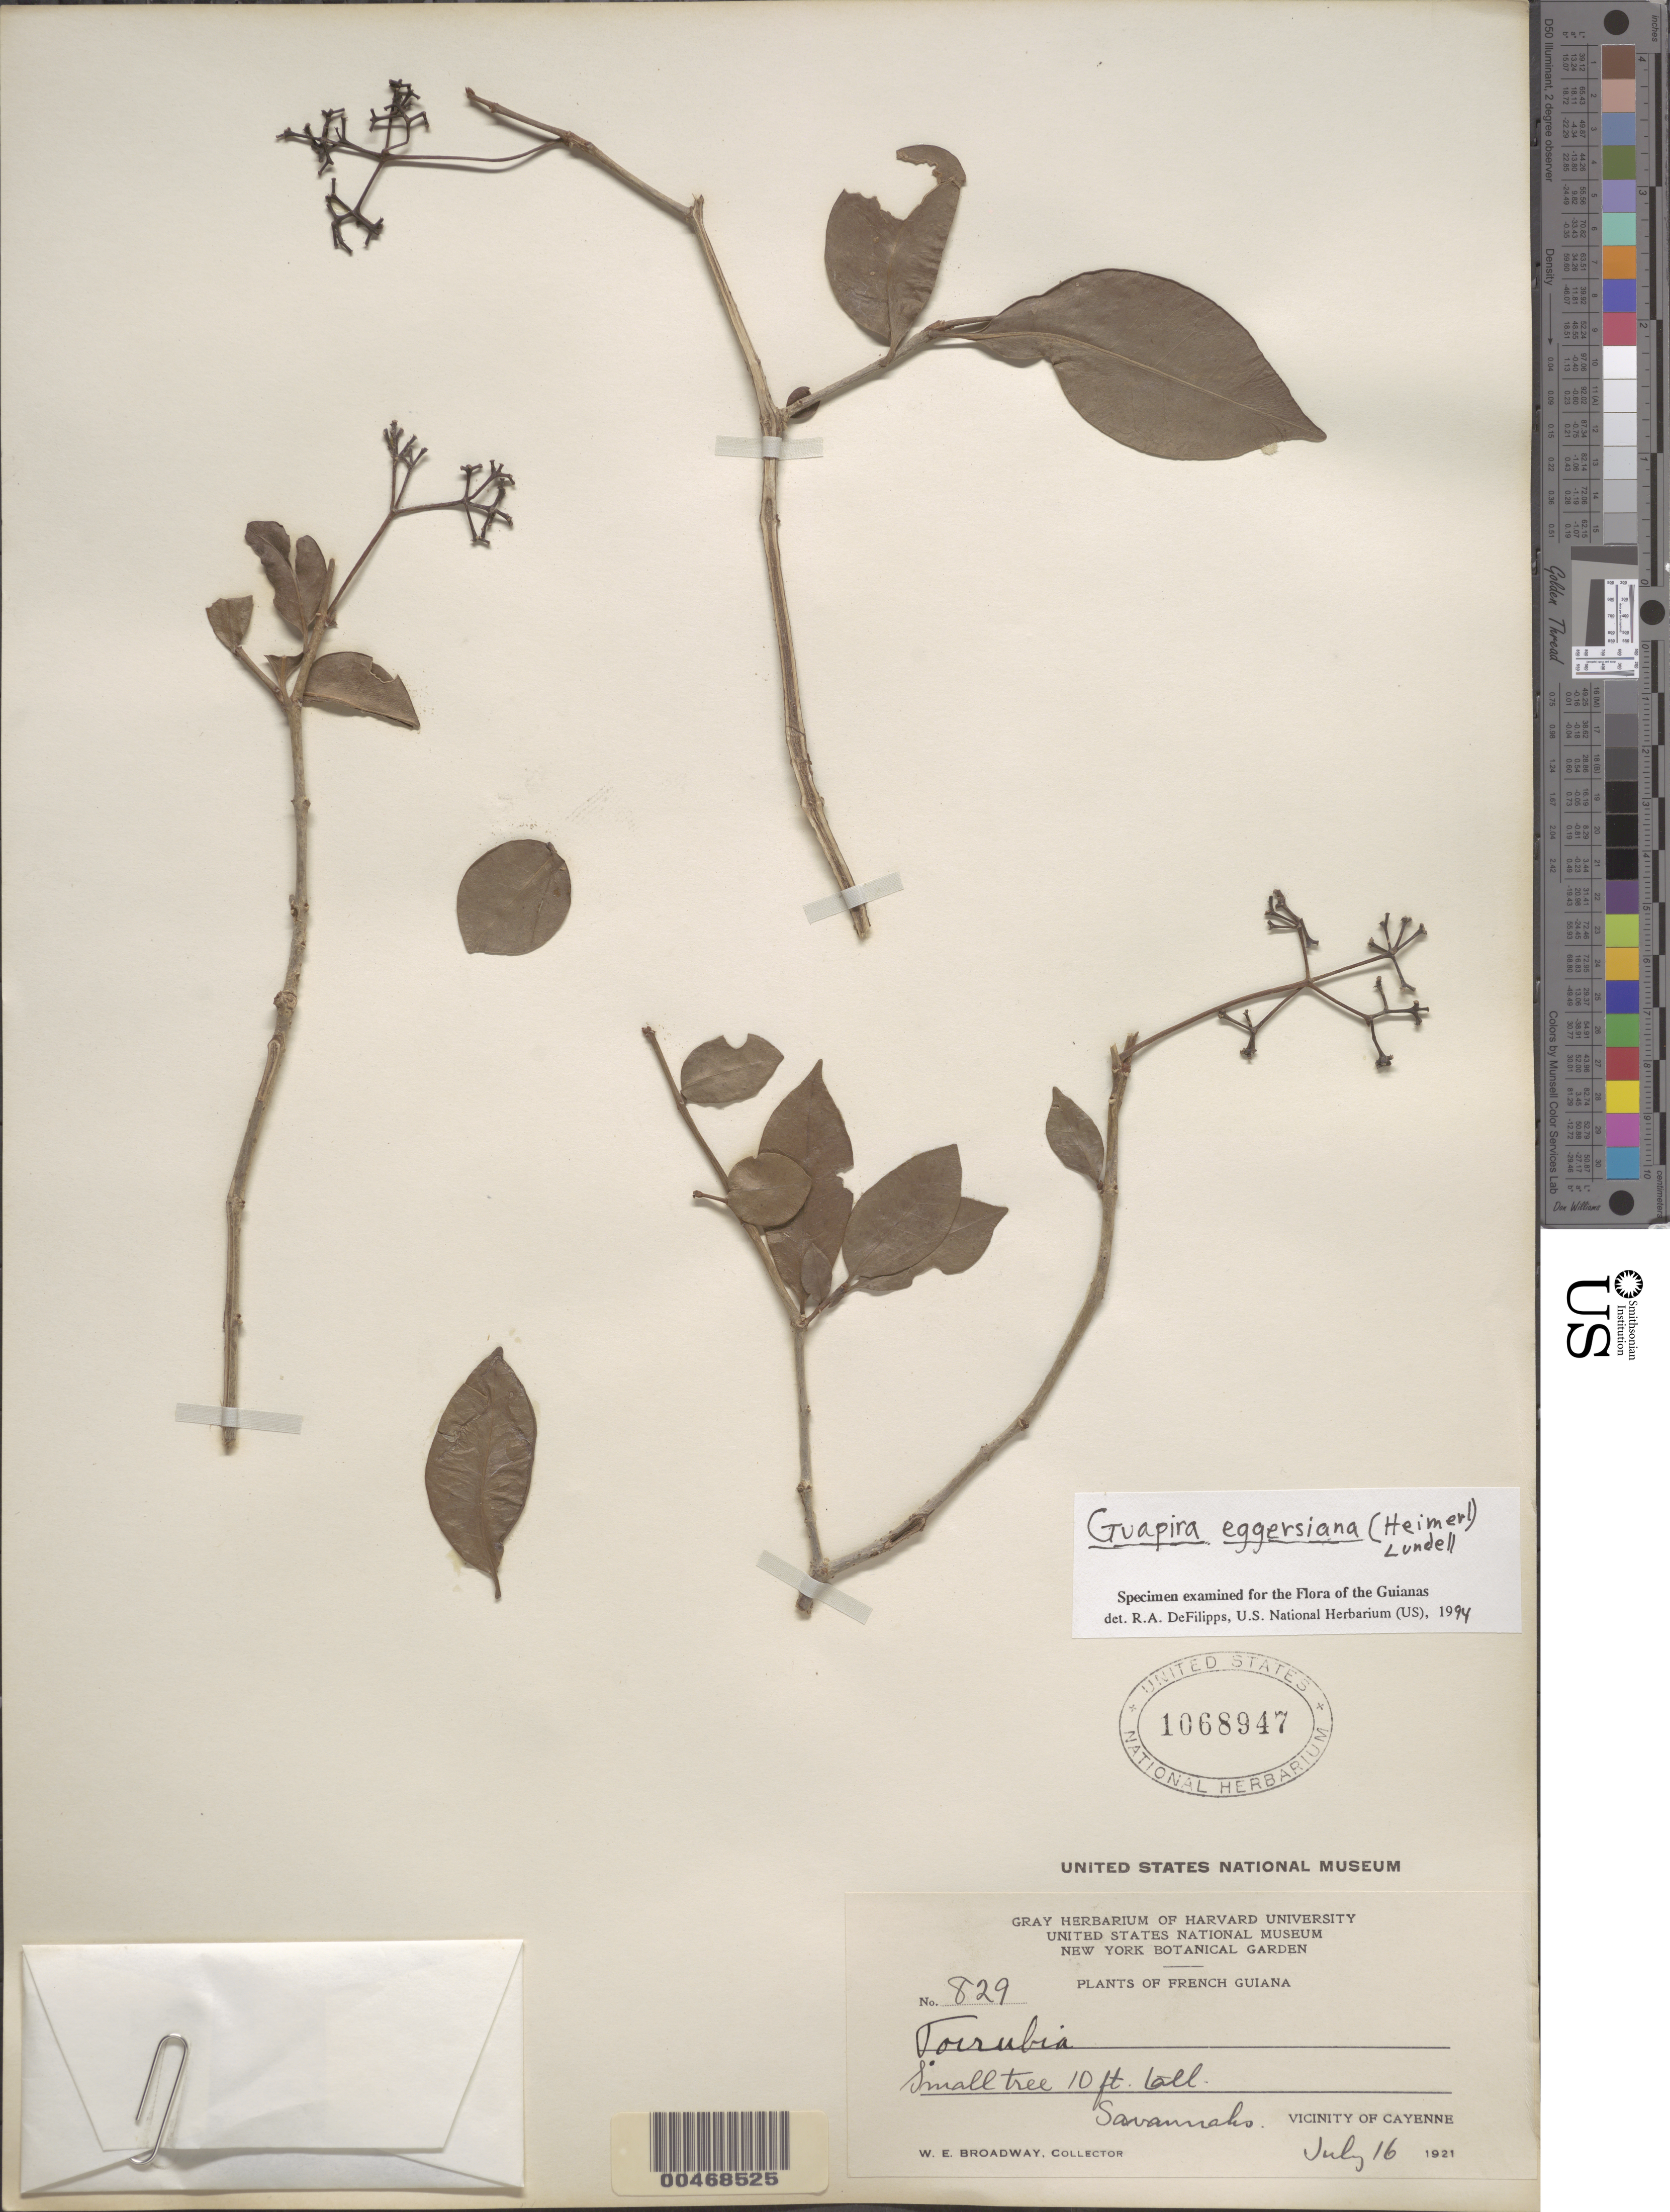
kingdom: Plantae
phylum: Tracheophyta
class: Magnoliopsida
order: Caryophyllales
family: Nyctaginaceae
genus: Guapira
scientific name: Guapira eggersiana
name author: (Heimerl) Lundell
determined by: DeFilipps, R. A.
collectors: W. E. Broadway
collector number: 829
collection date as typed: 16 Jul 1921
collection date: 1921-07-16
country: French Guiana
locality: Vicinity of Cayenne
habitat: Savanna.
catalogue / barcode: US 1068947